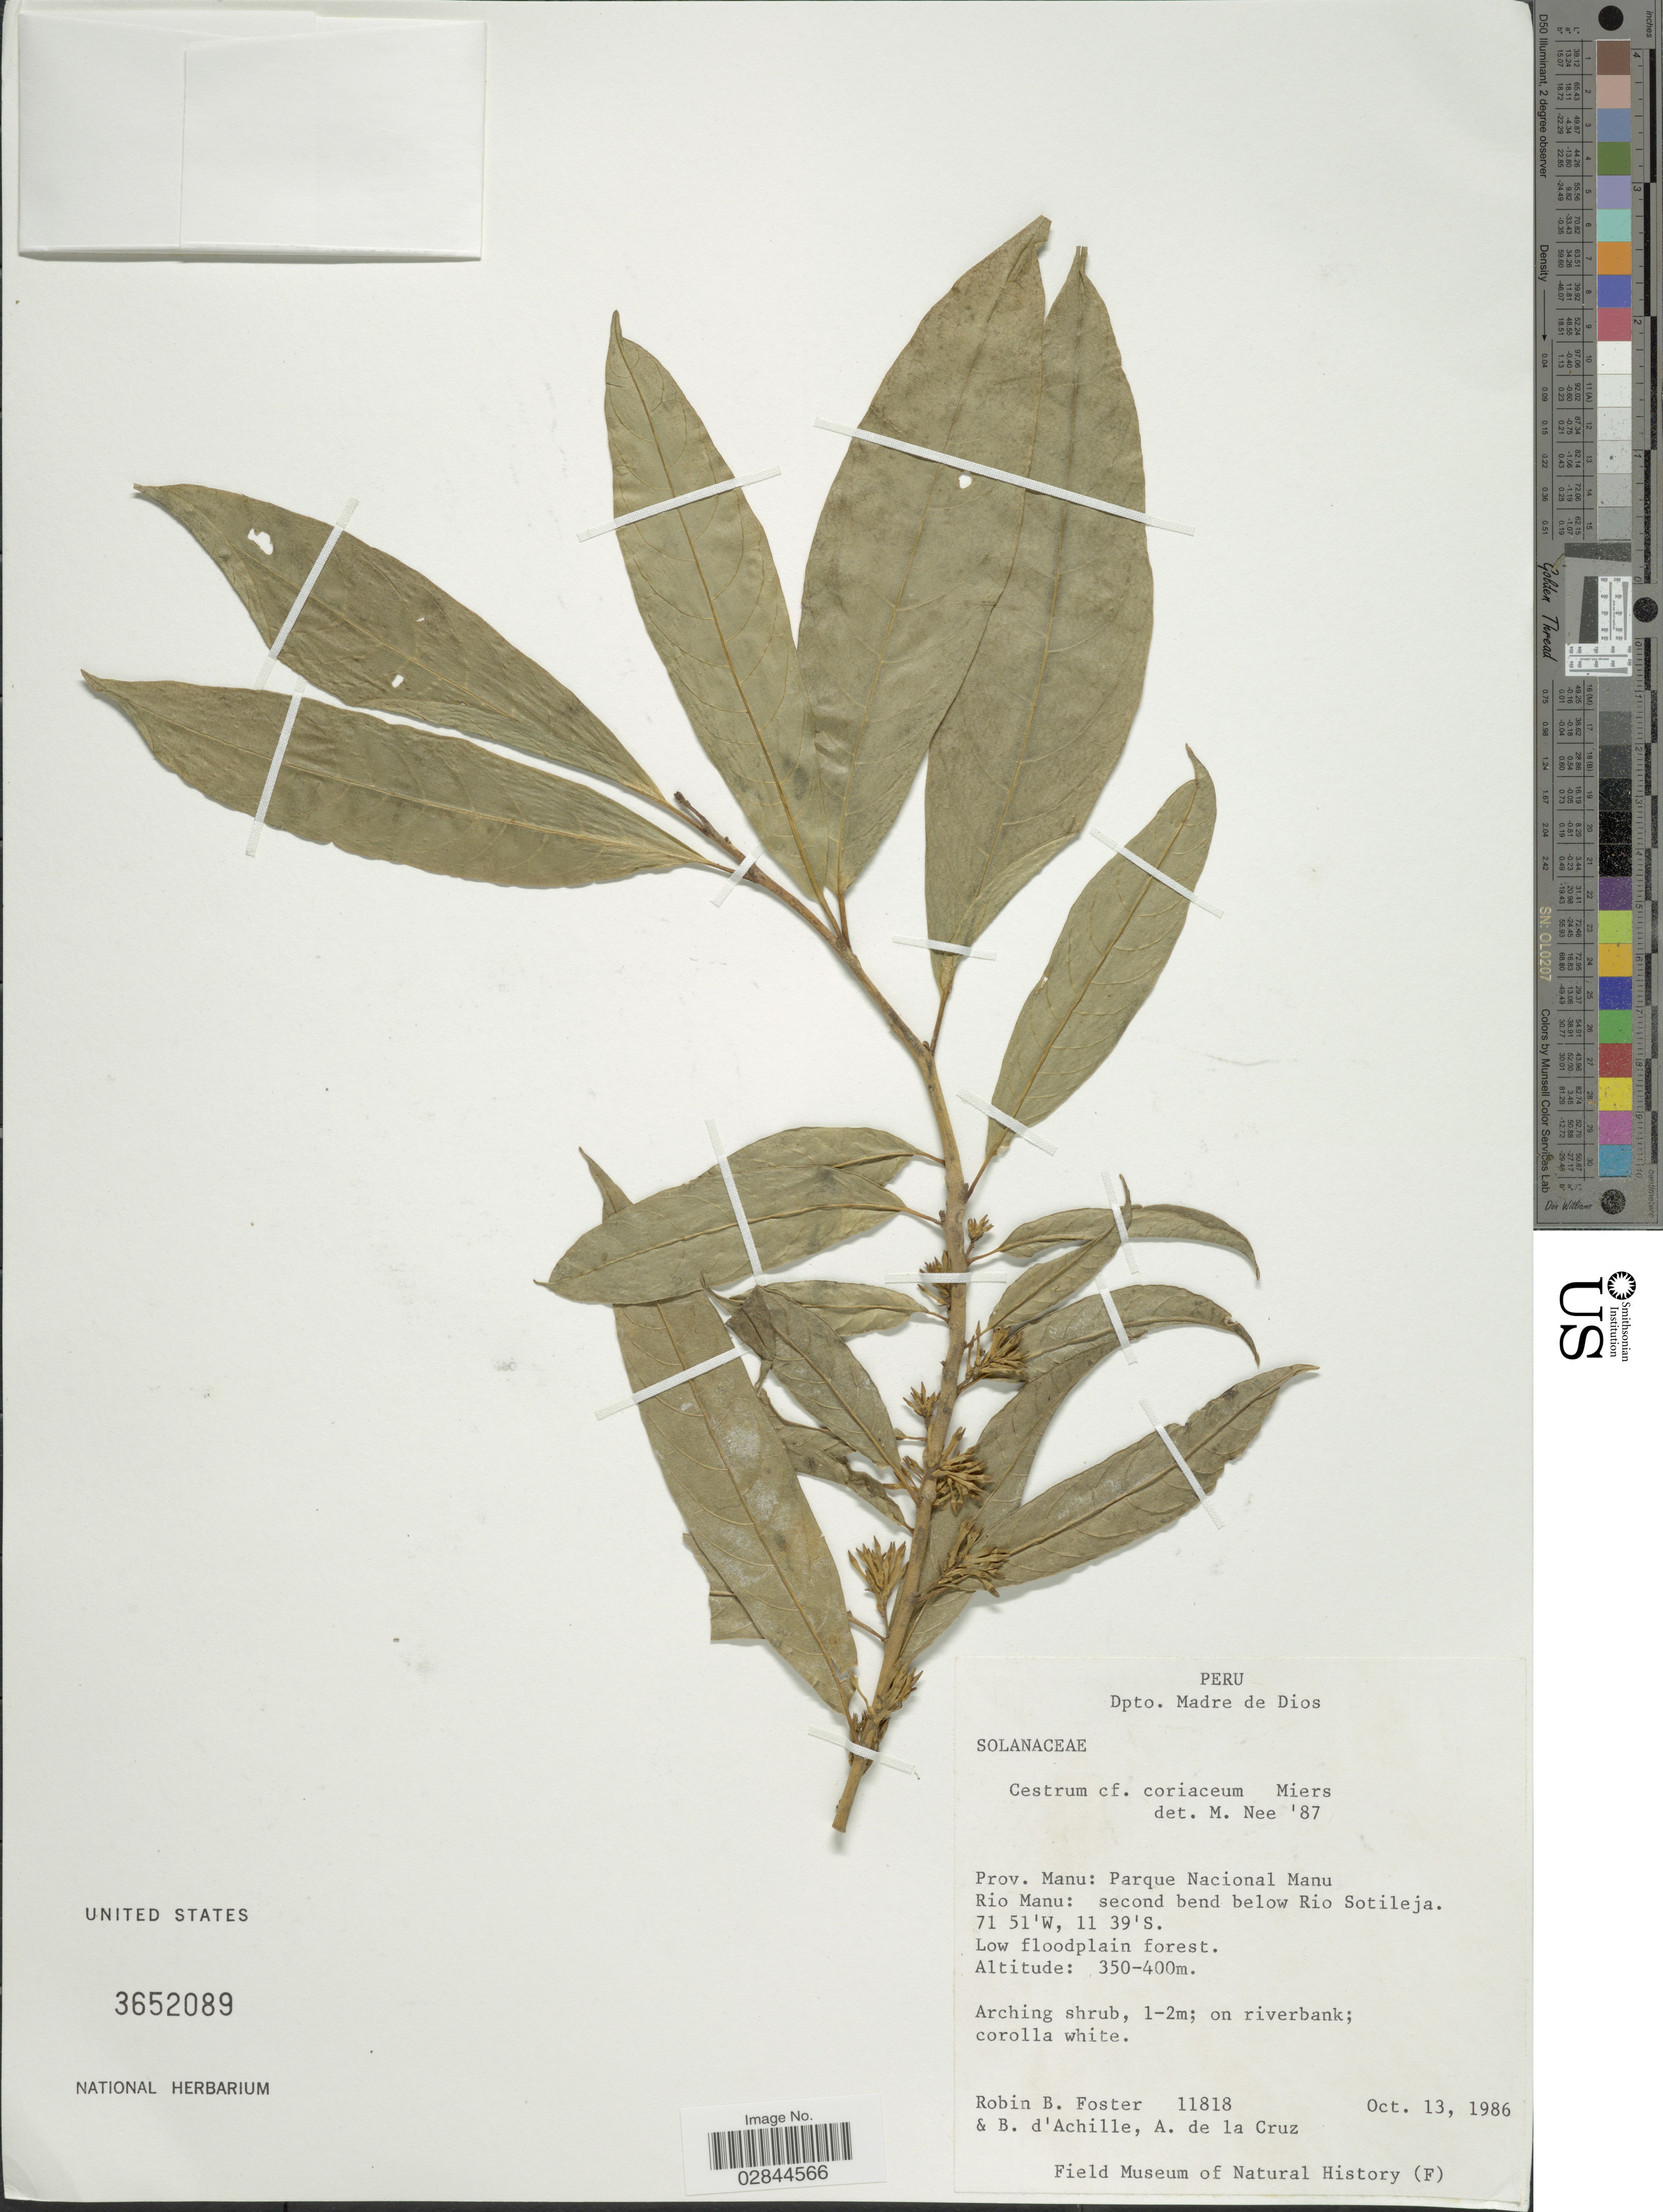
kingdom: Plantae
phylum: Tracheophyta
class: Magnoliopsida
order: Solanales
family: Solanaceae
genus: Cestrum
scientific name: Cestrum coriaceum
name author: Miers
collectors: R. B. Foster, B. d'Achille & A. de la Cruz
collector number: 11818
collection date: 1986-10-13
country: Peru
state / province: Madre de Dios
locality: Dpto. Madre de Dios. Prov. Manu: Parque Nacional Manu. Rio Manu: second bend below Rio Sotileja.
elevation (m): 350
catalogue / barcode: US 3652089